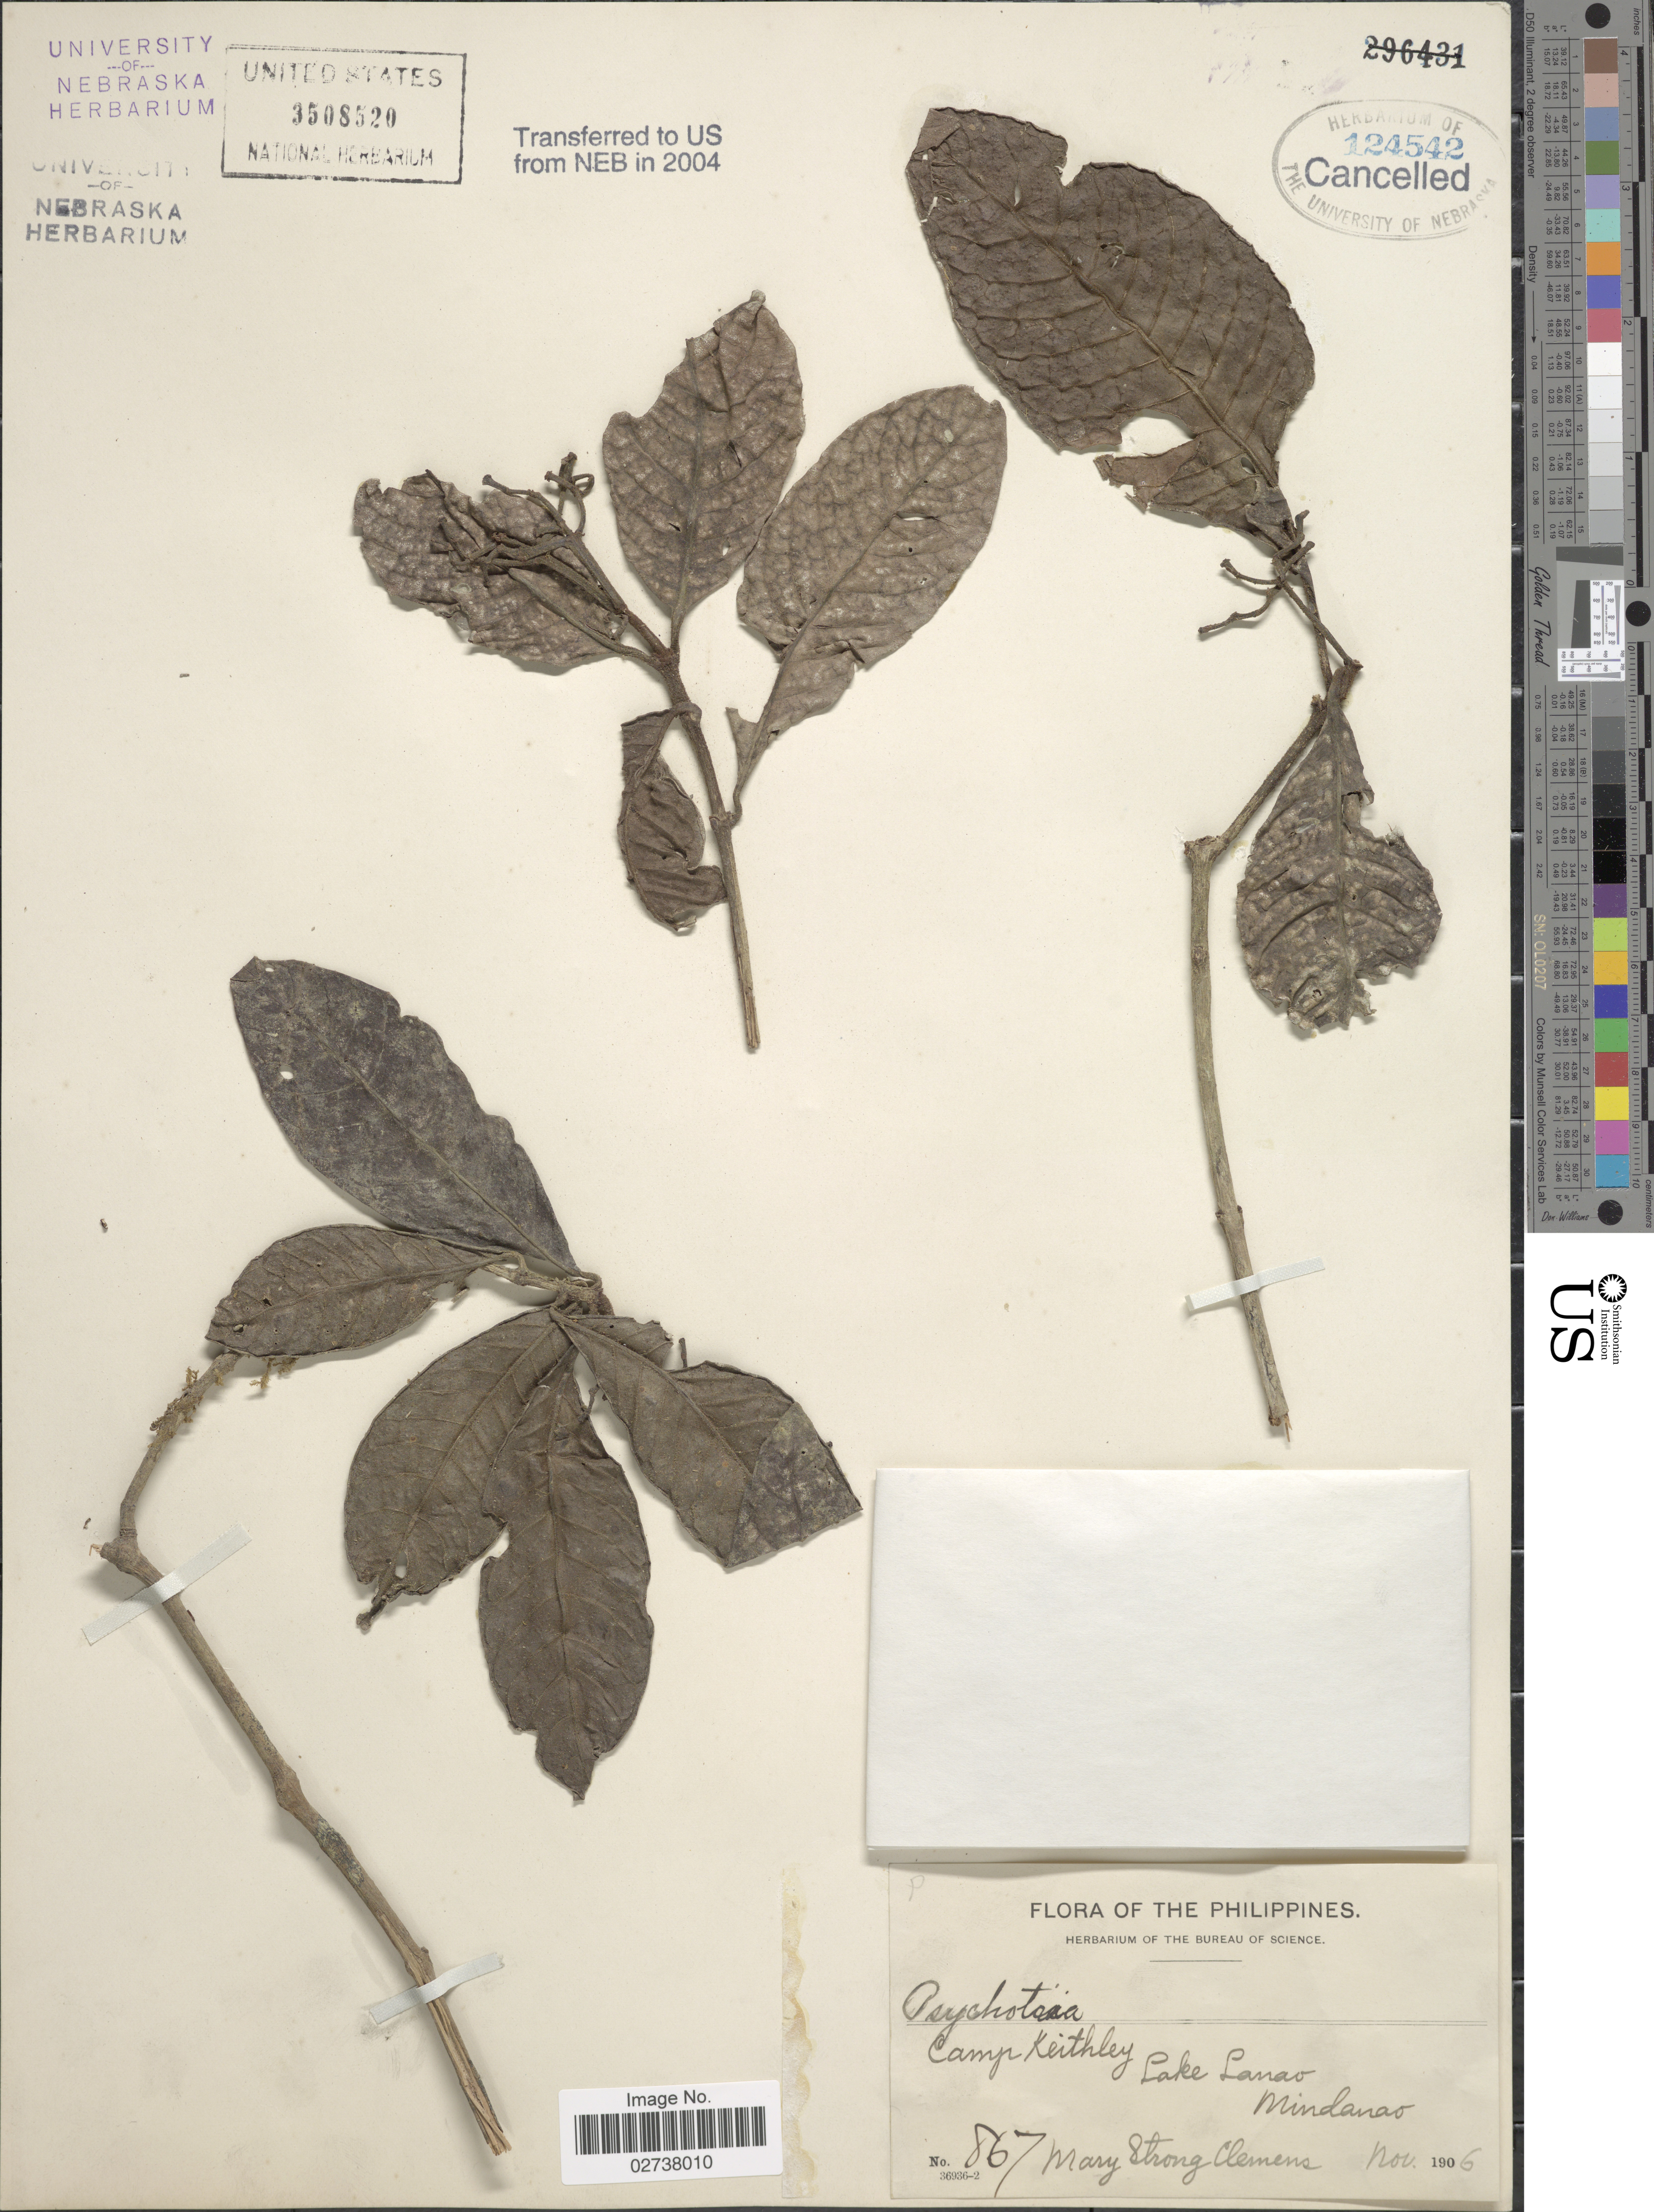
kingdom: Plantae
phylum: Tracheophyta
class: Magnoliopsida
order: Gentianales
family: Rubiaceae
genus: Psychotria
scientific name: Psychotria sp.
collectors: M. S. Clemens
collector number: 867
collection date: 1906-11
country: Philippines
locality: Camp Keithley, Lake Lanao, Mindanao.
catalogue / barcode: US 3508520